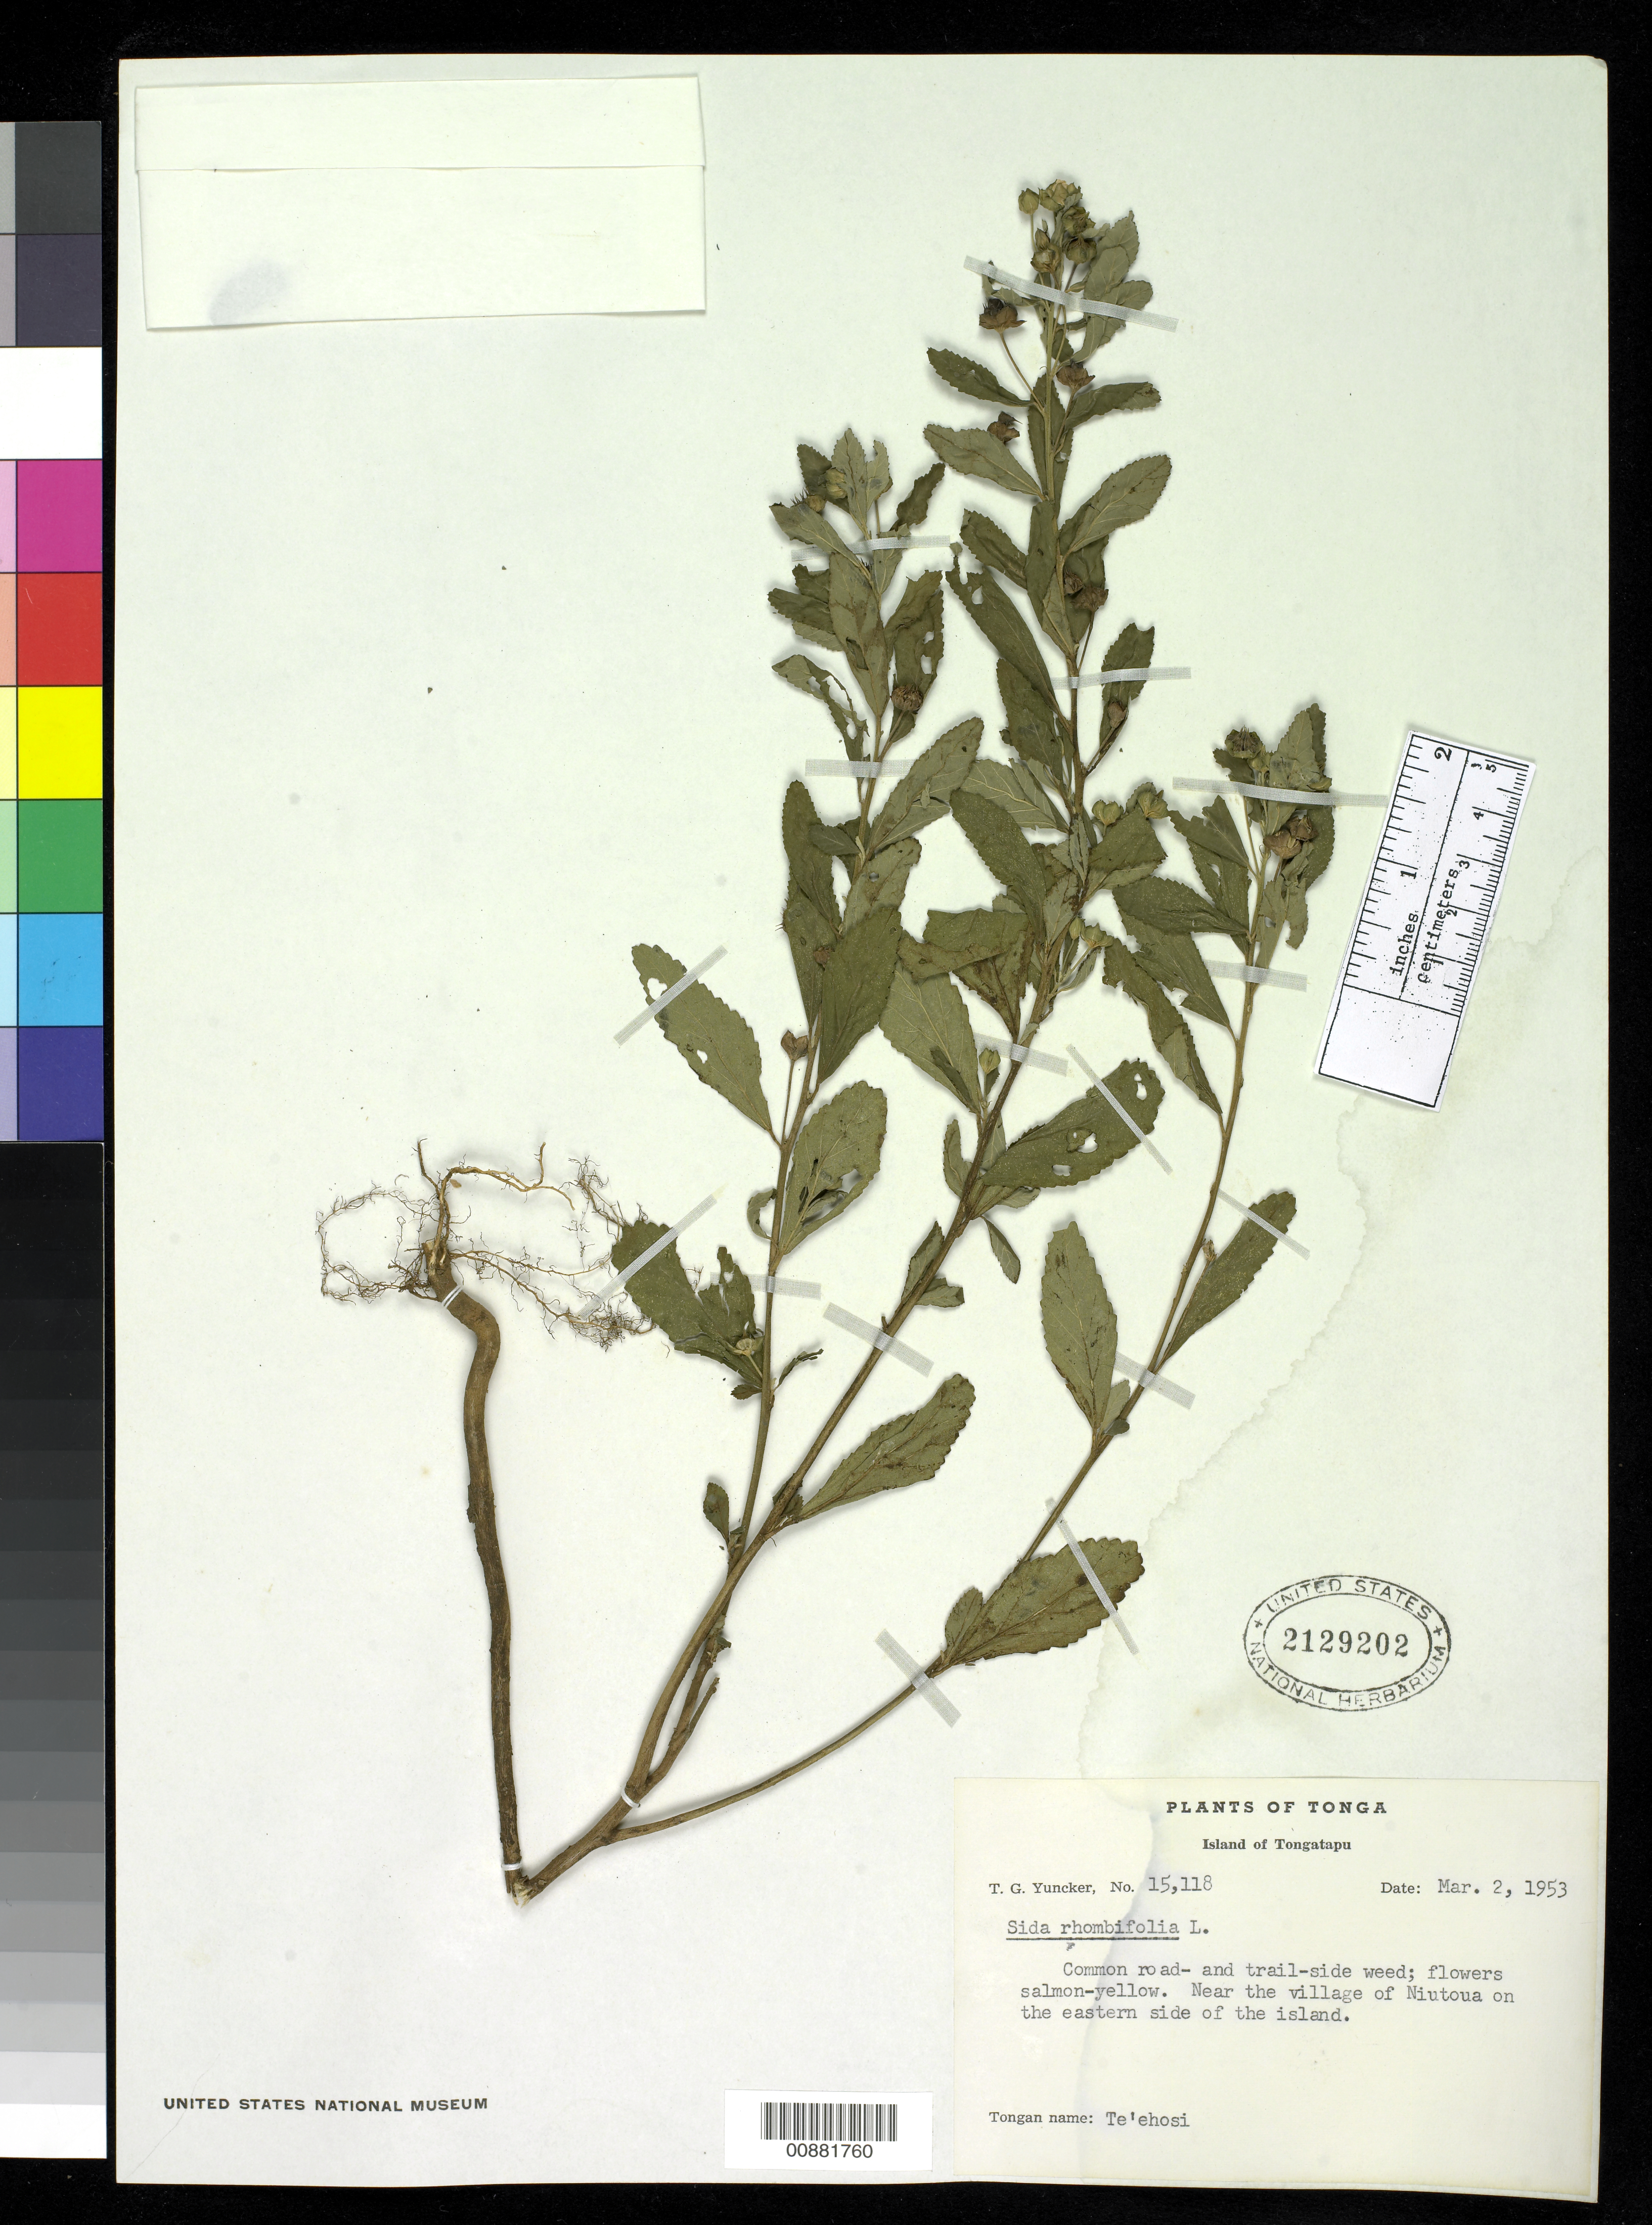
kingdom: Plantae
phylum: Tracheophyta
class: Magnoliopsida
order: Malvales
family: Malvaceae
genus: Sida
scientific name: Sida rhombifolia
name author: L.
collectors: T. G. Yuncker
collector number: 15118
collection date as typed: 02 Mar 1953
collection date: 1953-03-02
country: Tonga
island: Tongatapu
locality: Near the village of Niutoua on the eastern side of the island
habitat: Common road- and trail-side weed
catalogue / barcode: US 2129202